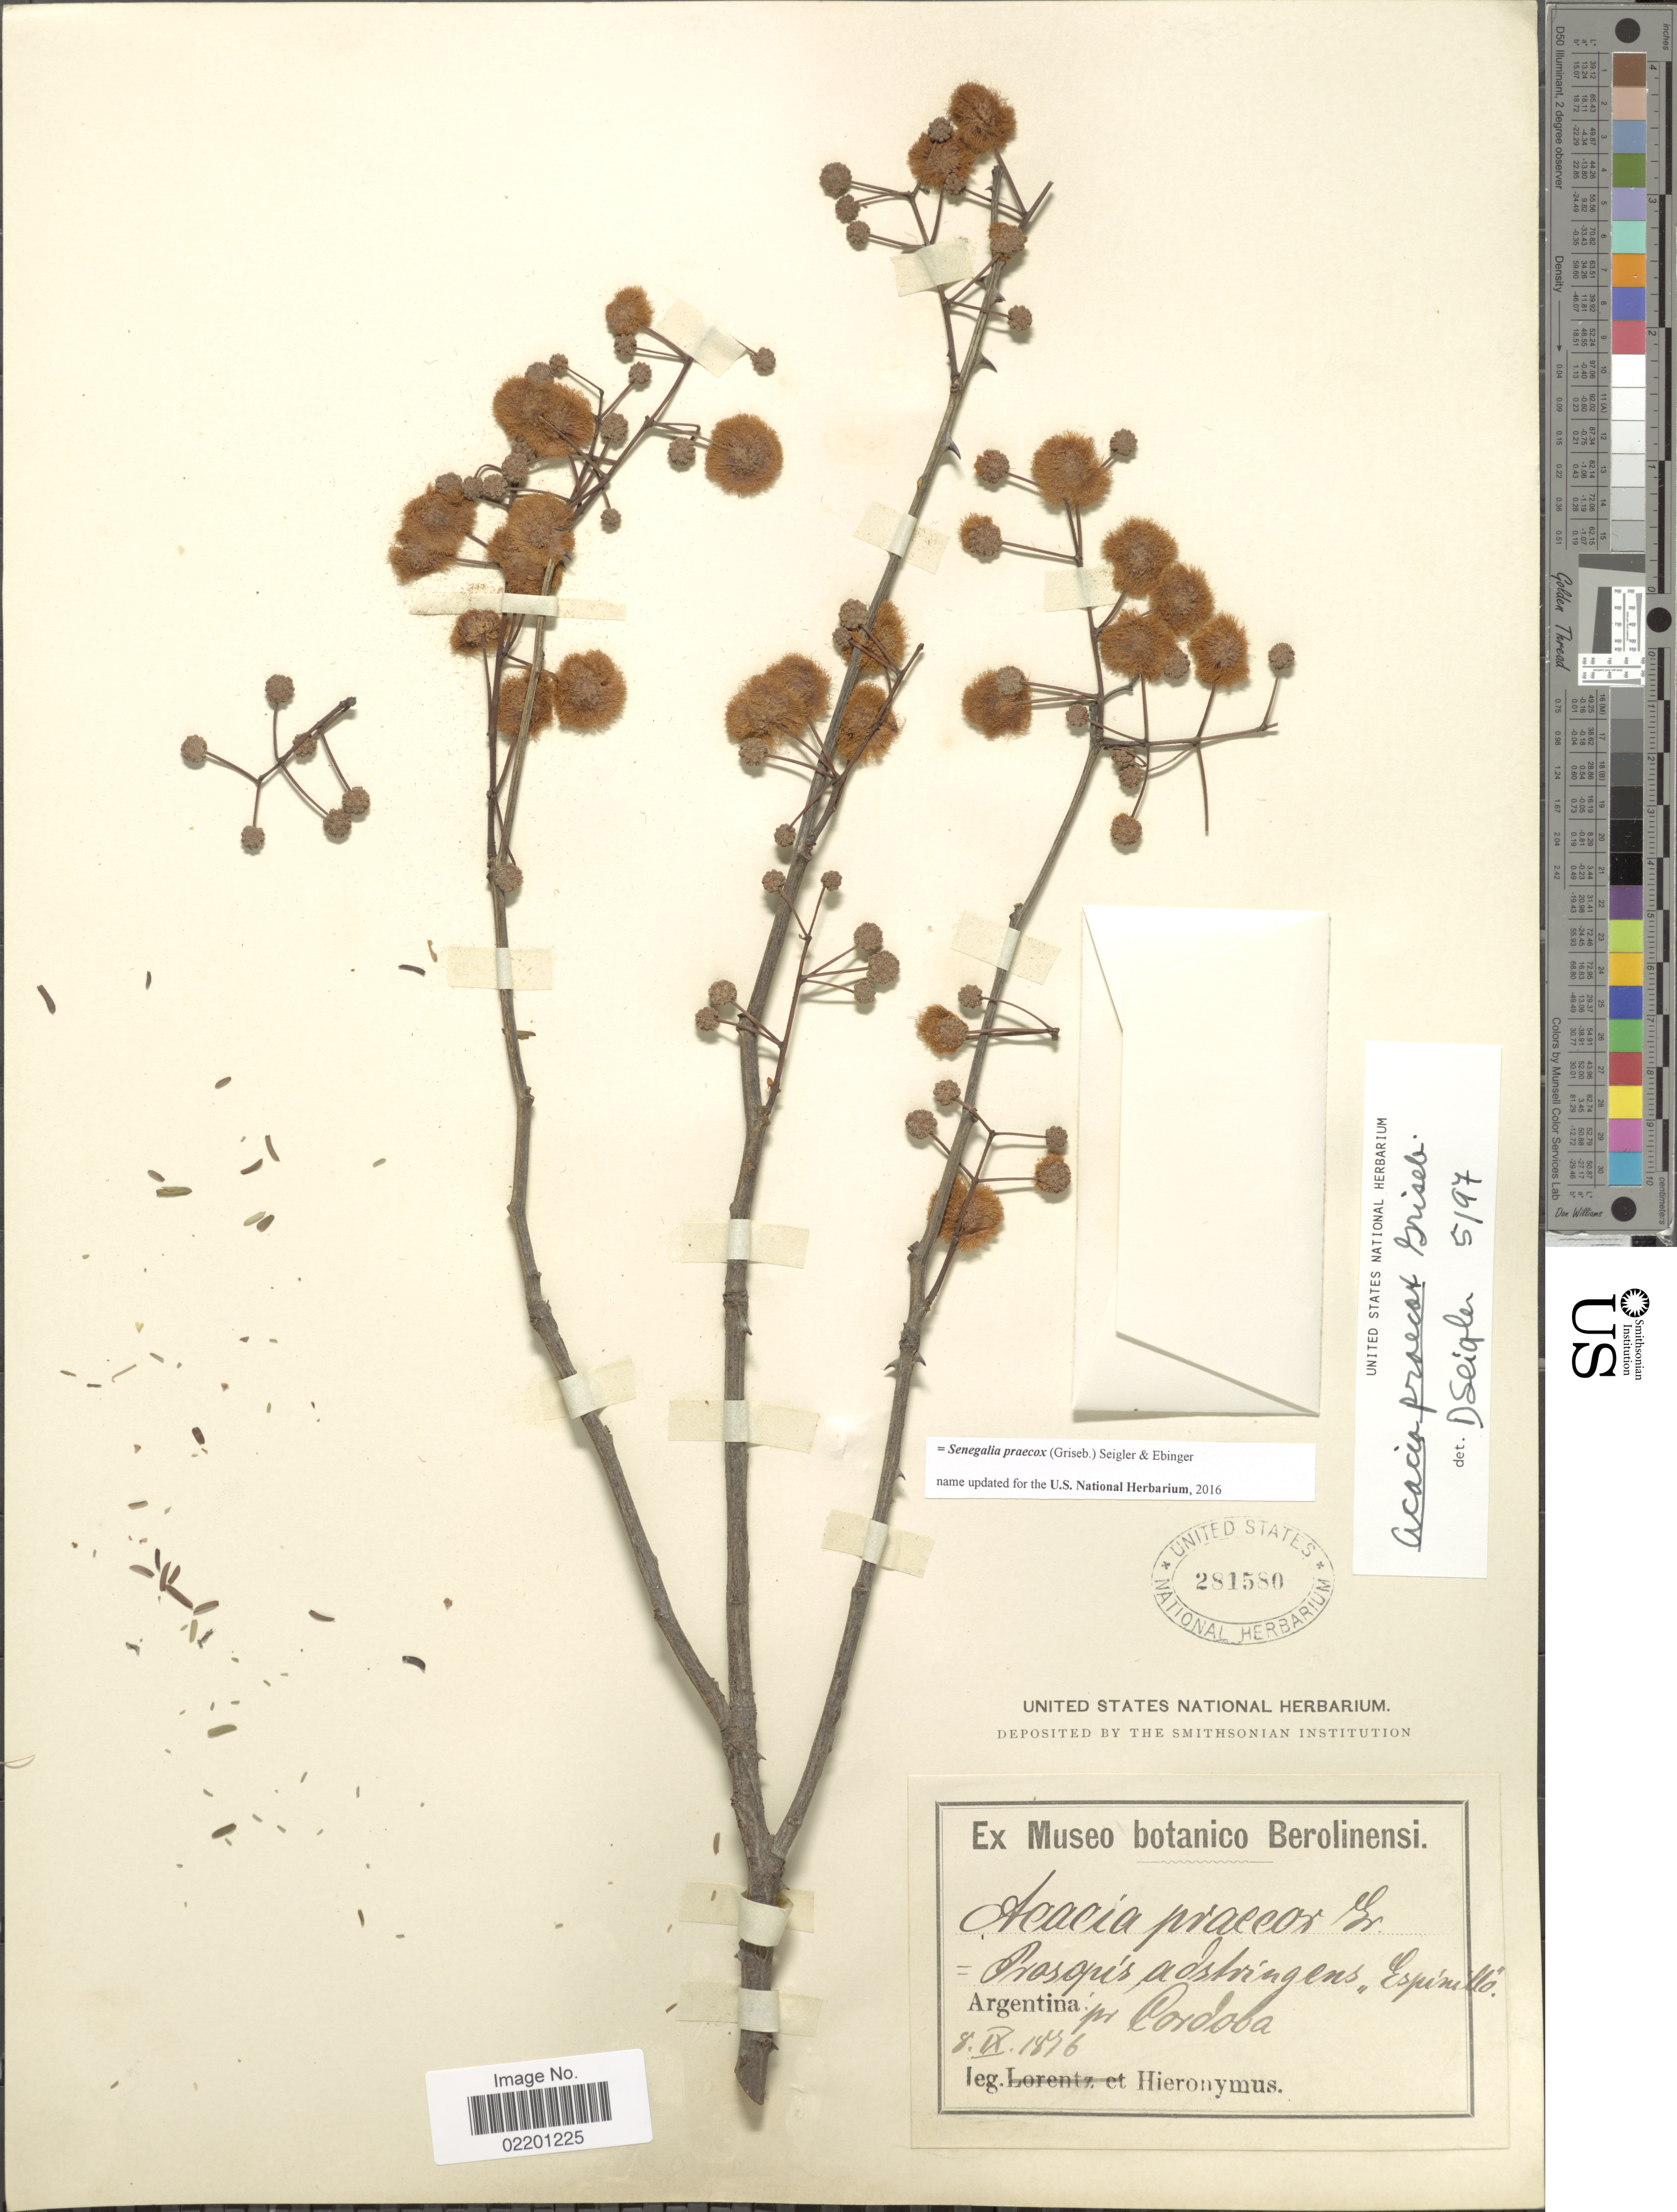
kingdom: Plantae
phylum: Tracheophyta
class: Magnoliopsida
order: Fabales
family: Fabaceae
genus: Senegalia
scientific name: Senegalia praecox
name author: (Griseb.) Seigler & Ebinger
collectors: -. Hieronymus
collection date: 1876-09-08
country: Argentina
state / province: Cordoba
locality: Pr Cordoba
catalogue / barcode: US 281580